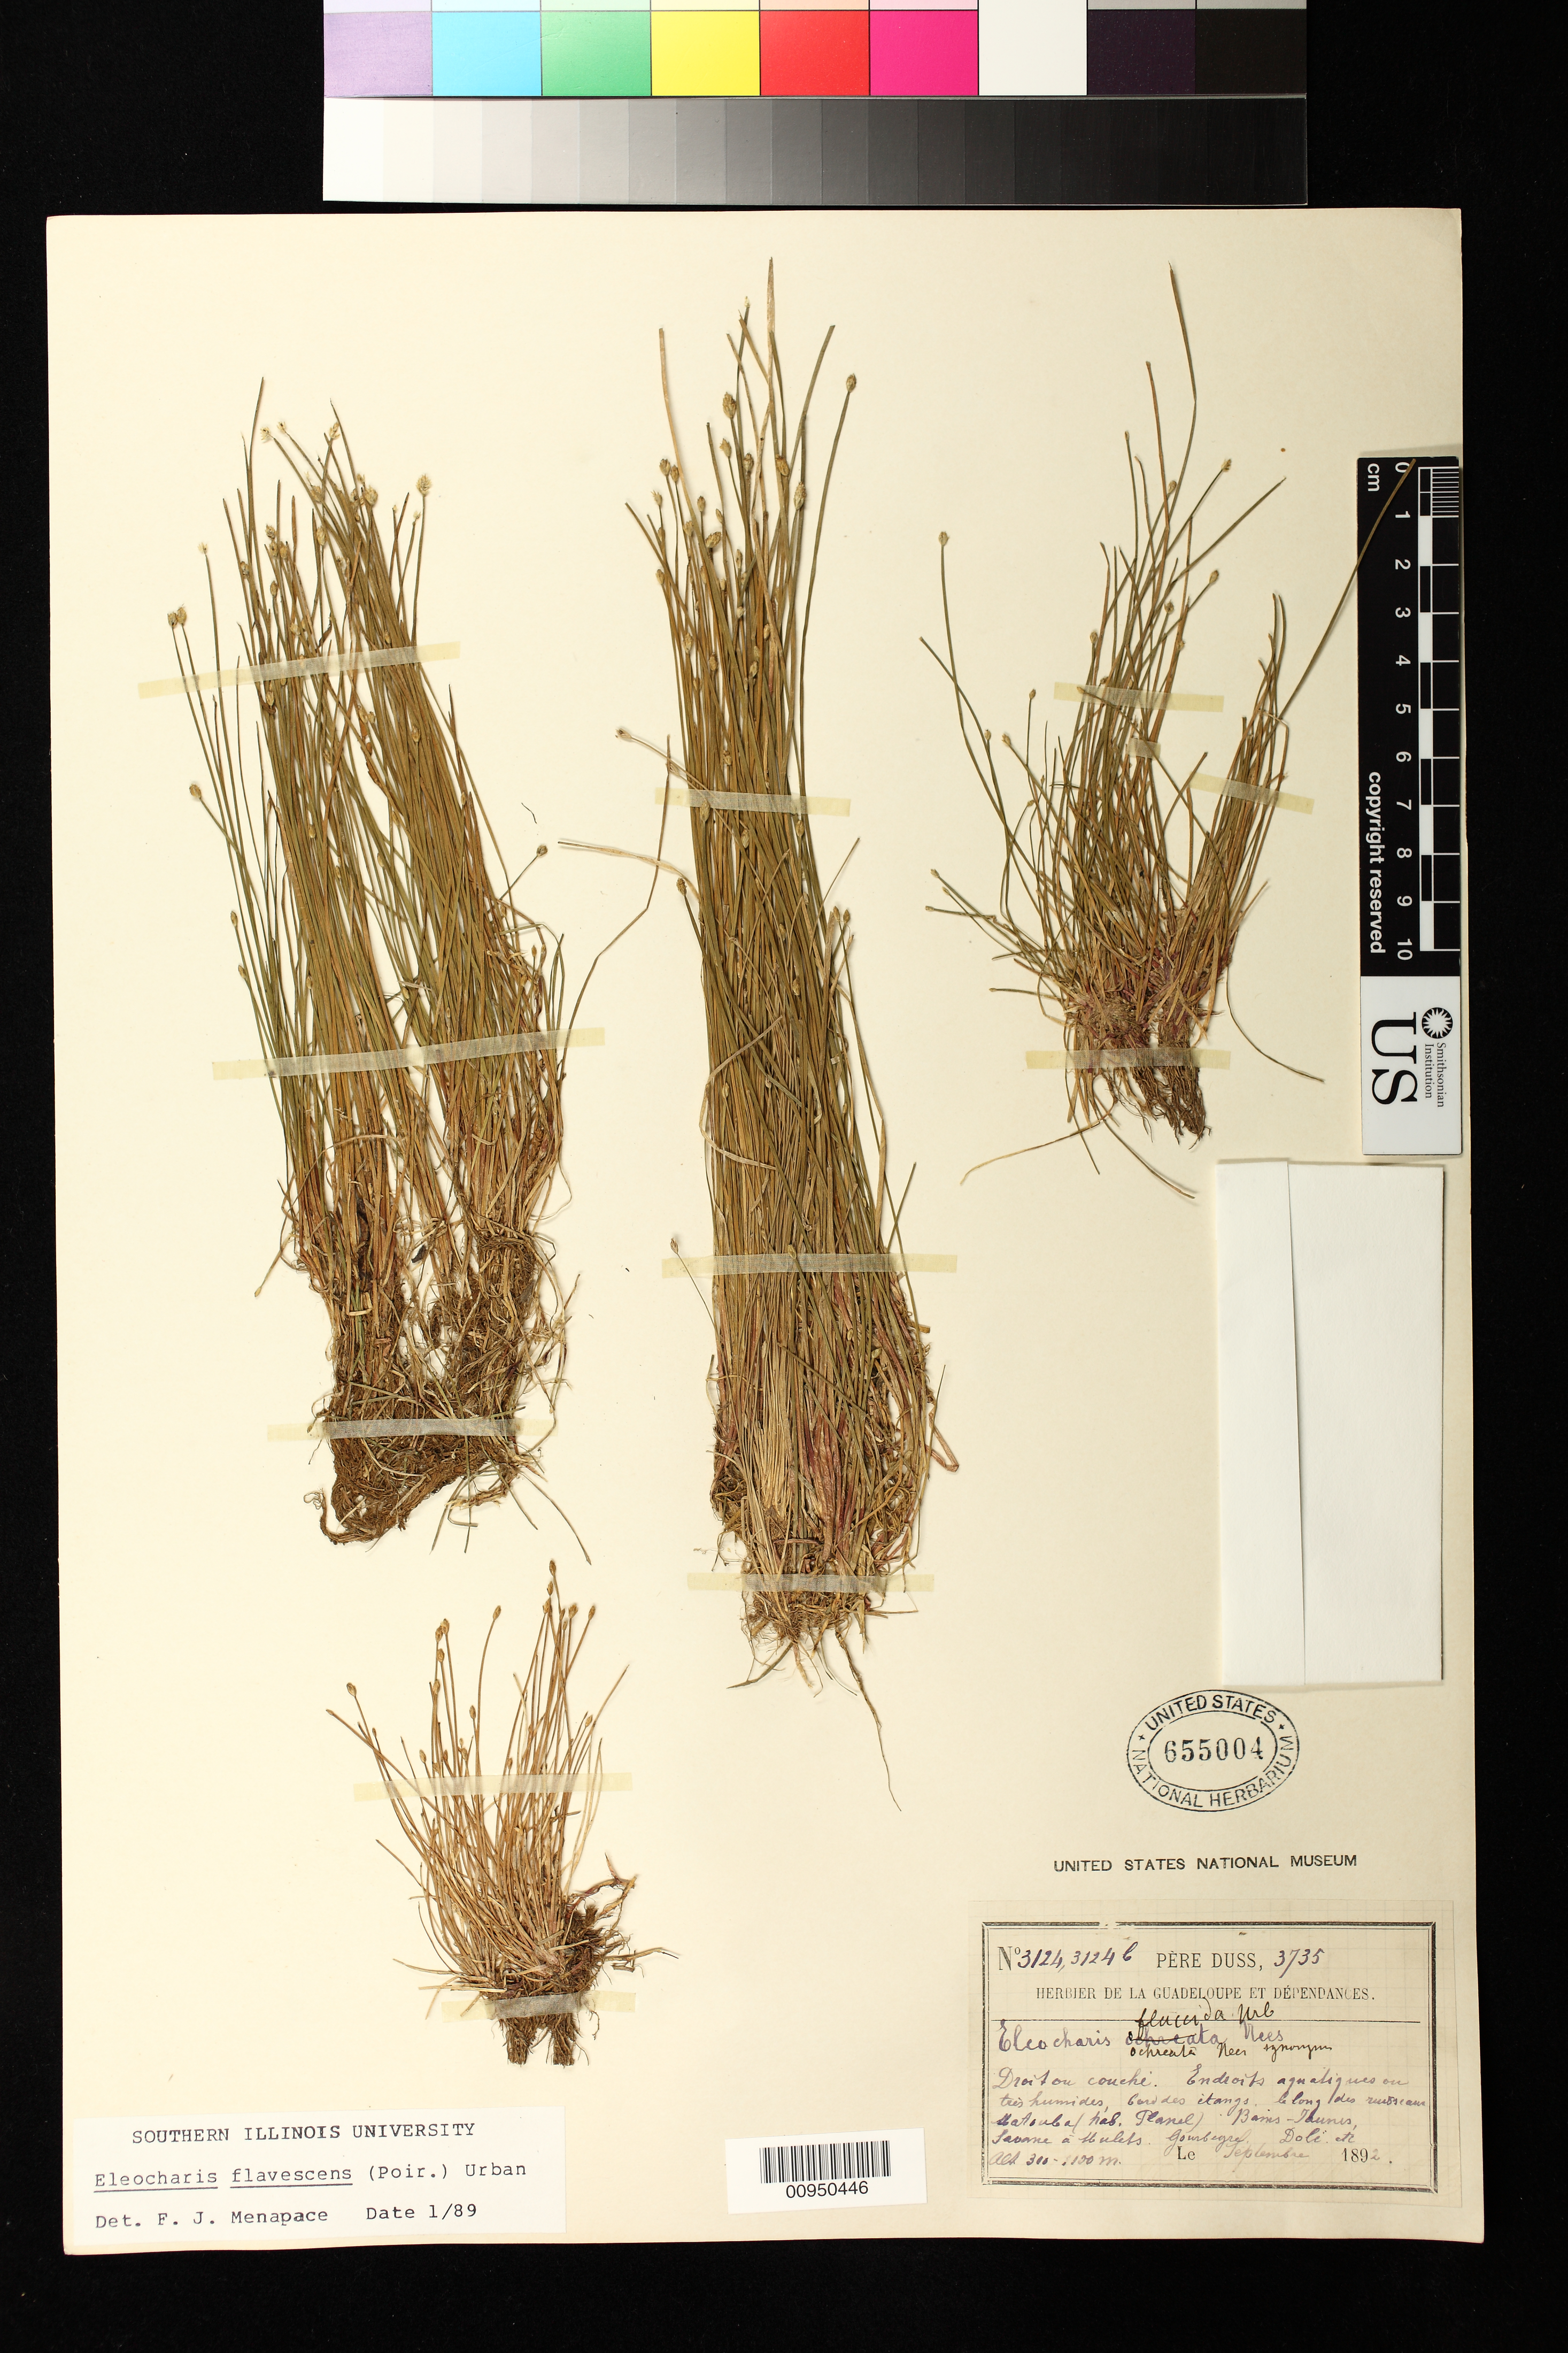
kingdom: Plantae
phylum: Tracheophyta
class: Liliopsida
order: Poales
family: Cyperaceae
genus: Eleocharis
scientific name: Eleocharis punctulata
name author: Boeckeler ex Duss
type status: Isosyntype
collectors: Père Duss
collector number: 3124, 3124b, 3735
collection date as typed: Sep 1892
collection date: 1892-09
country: Guadeloupe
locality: "Gorddes etanges" la long des "…." matouba, "……"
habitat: "droitou couchi" endroits aquatiques ou trés humides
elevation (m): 300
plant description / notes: Confusingly annotated with 3 collection number: 3124, 3124b, & 3735. Only 3124 is cited as a type of Eleocharis punctulata.; Taxon described as [Heleocharis] "punctulata Boekeler, forma major", but no typical form described; possibly an error for E. punctata Boeckeler?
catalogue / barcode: US 655004